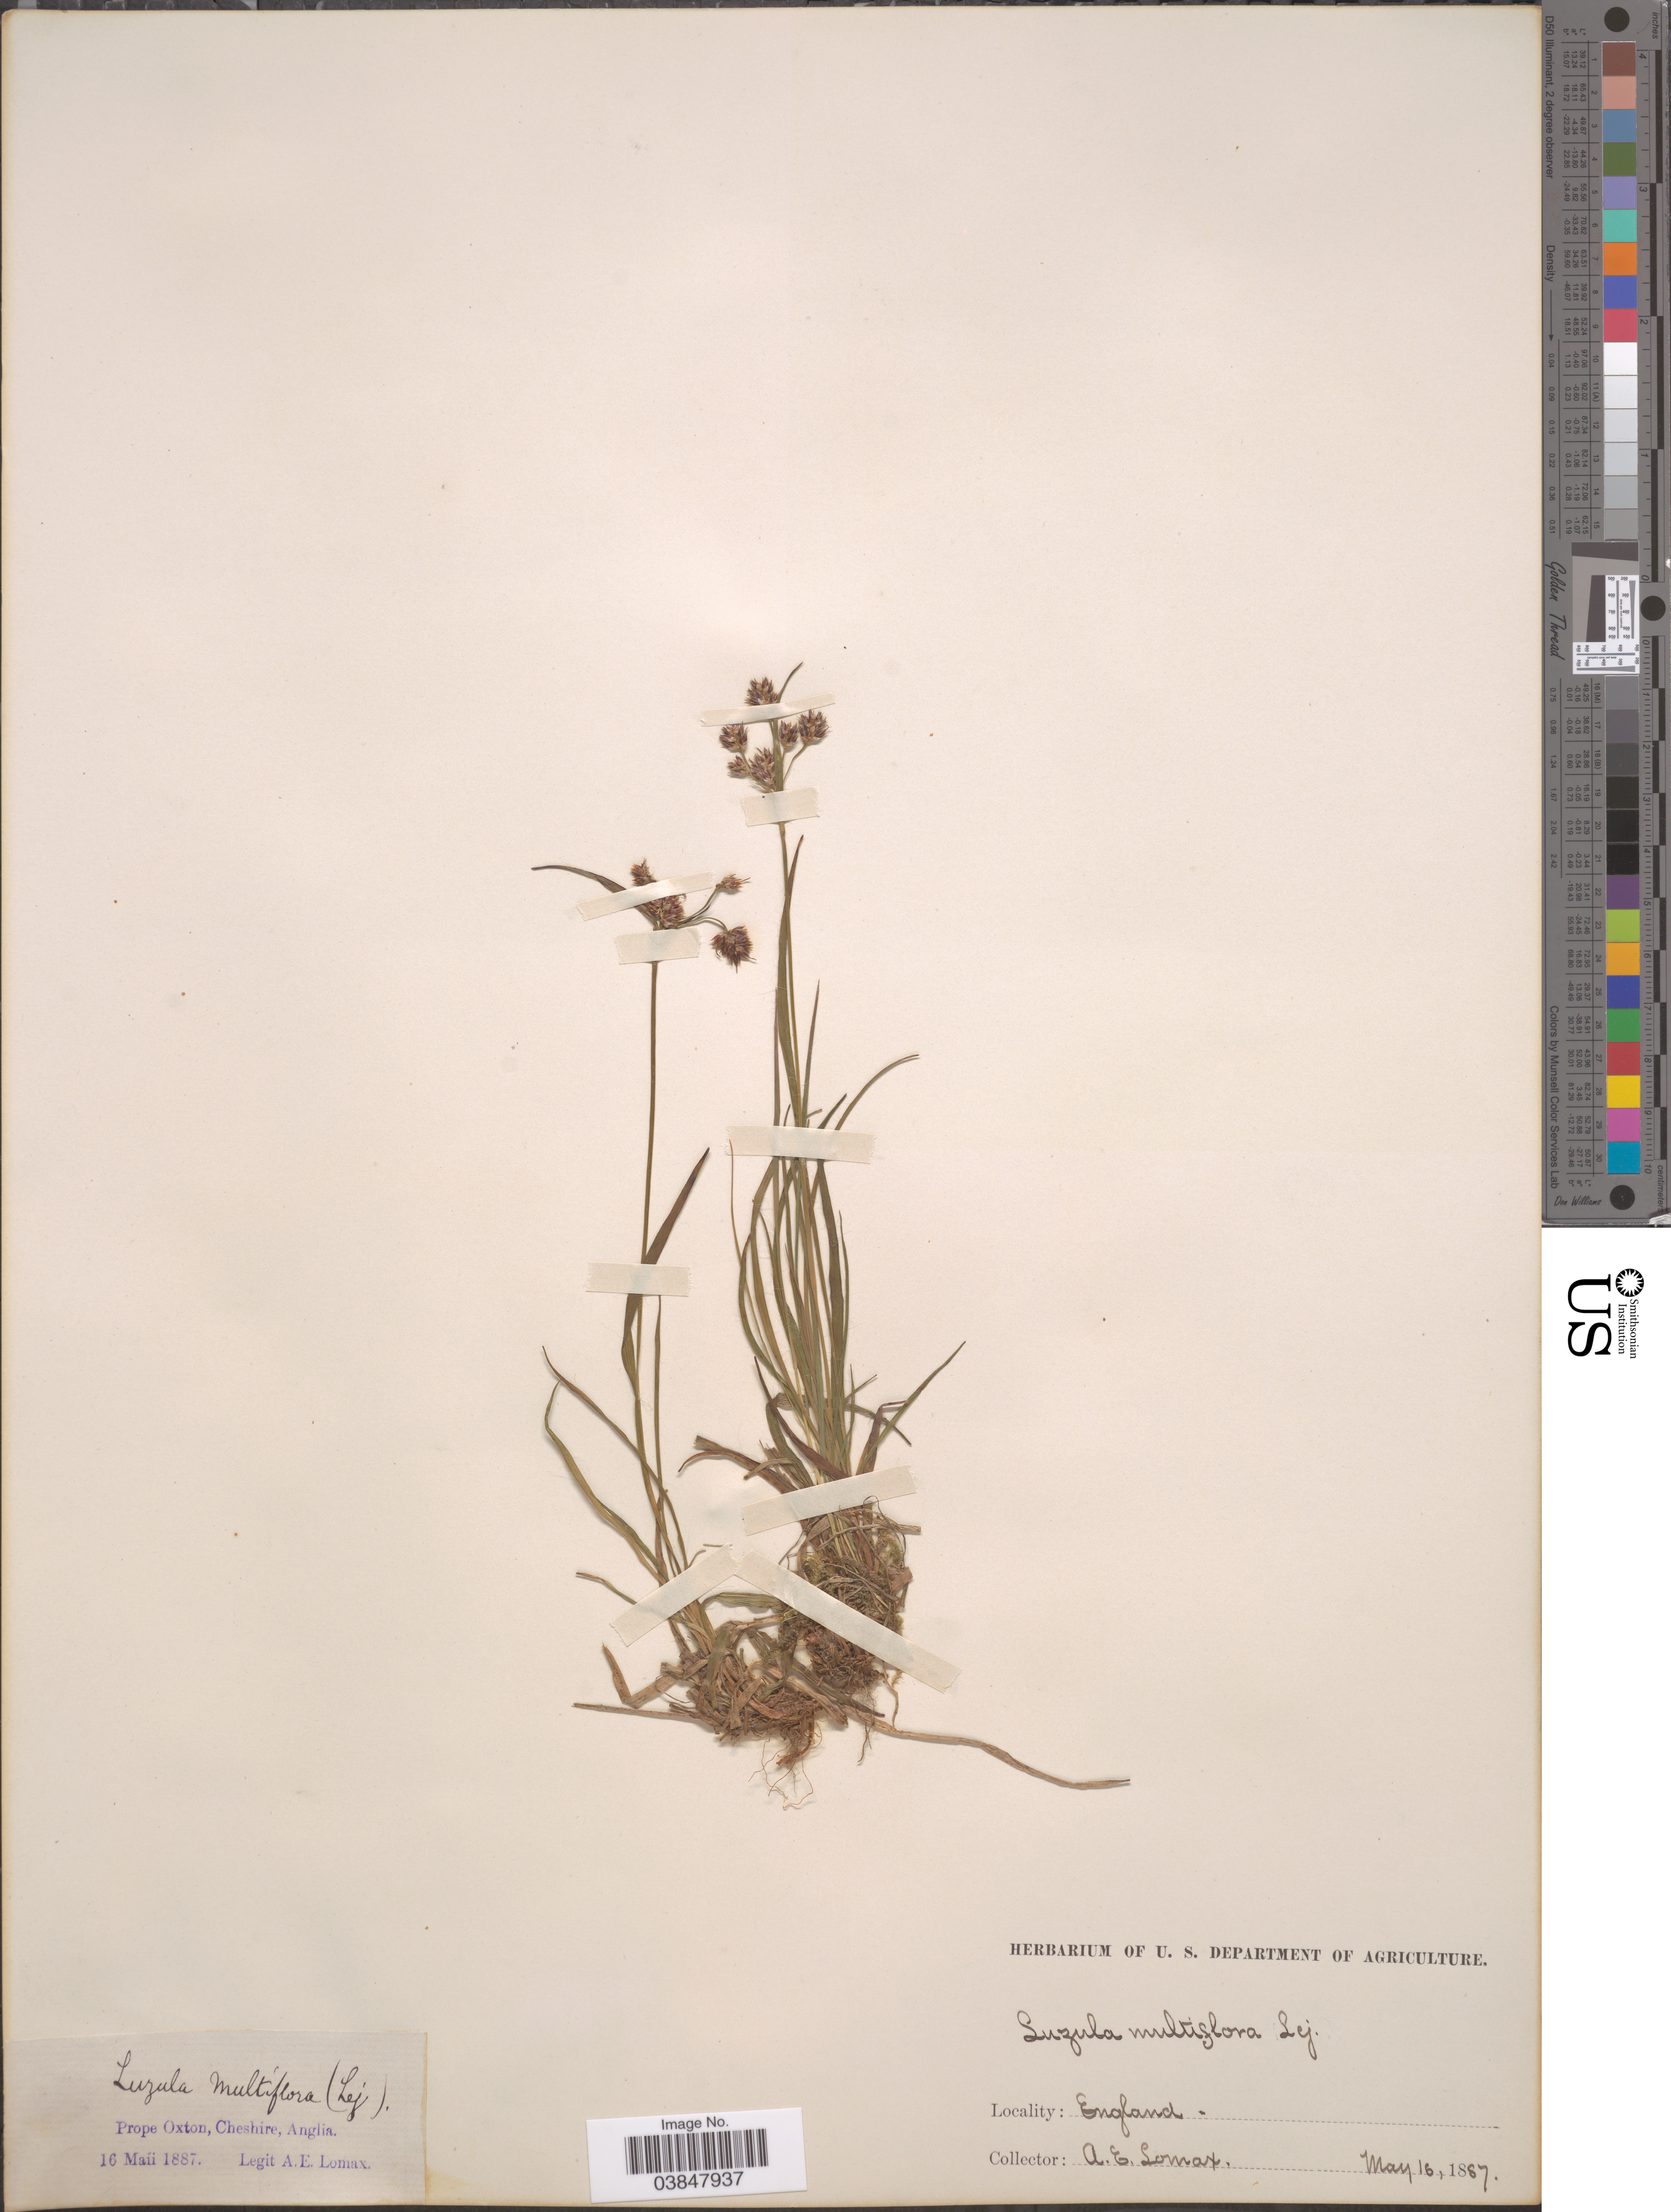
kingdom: Plantae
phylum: Tracheophyta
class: Liliopsida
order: Poales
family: Juncaceae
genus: Luzula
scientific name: Luzula multiflora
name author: (Ehrh.) Lej.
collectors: A. Lomax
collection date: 1887-05-16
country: United Kingdom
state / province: England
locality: Prope Oxton, Cheshire, Anglia.